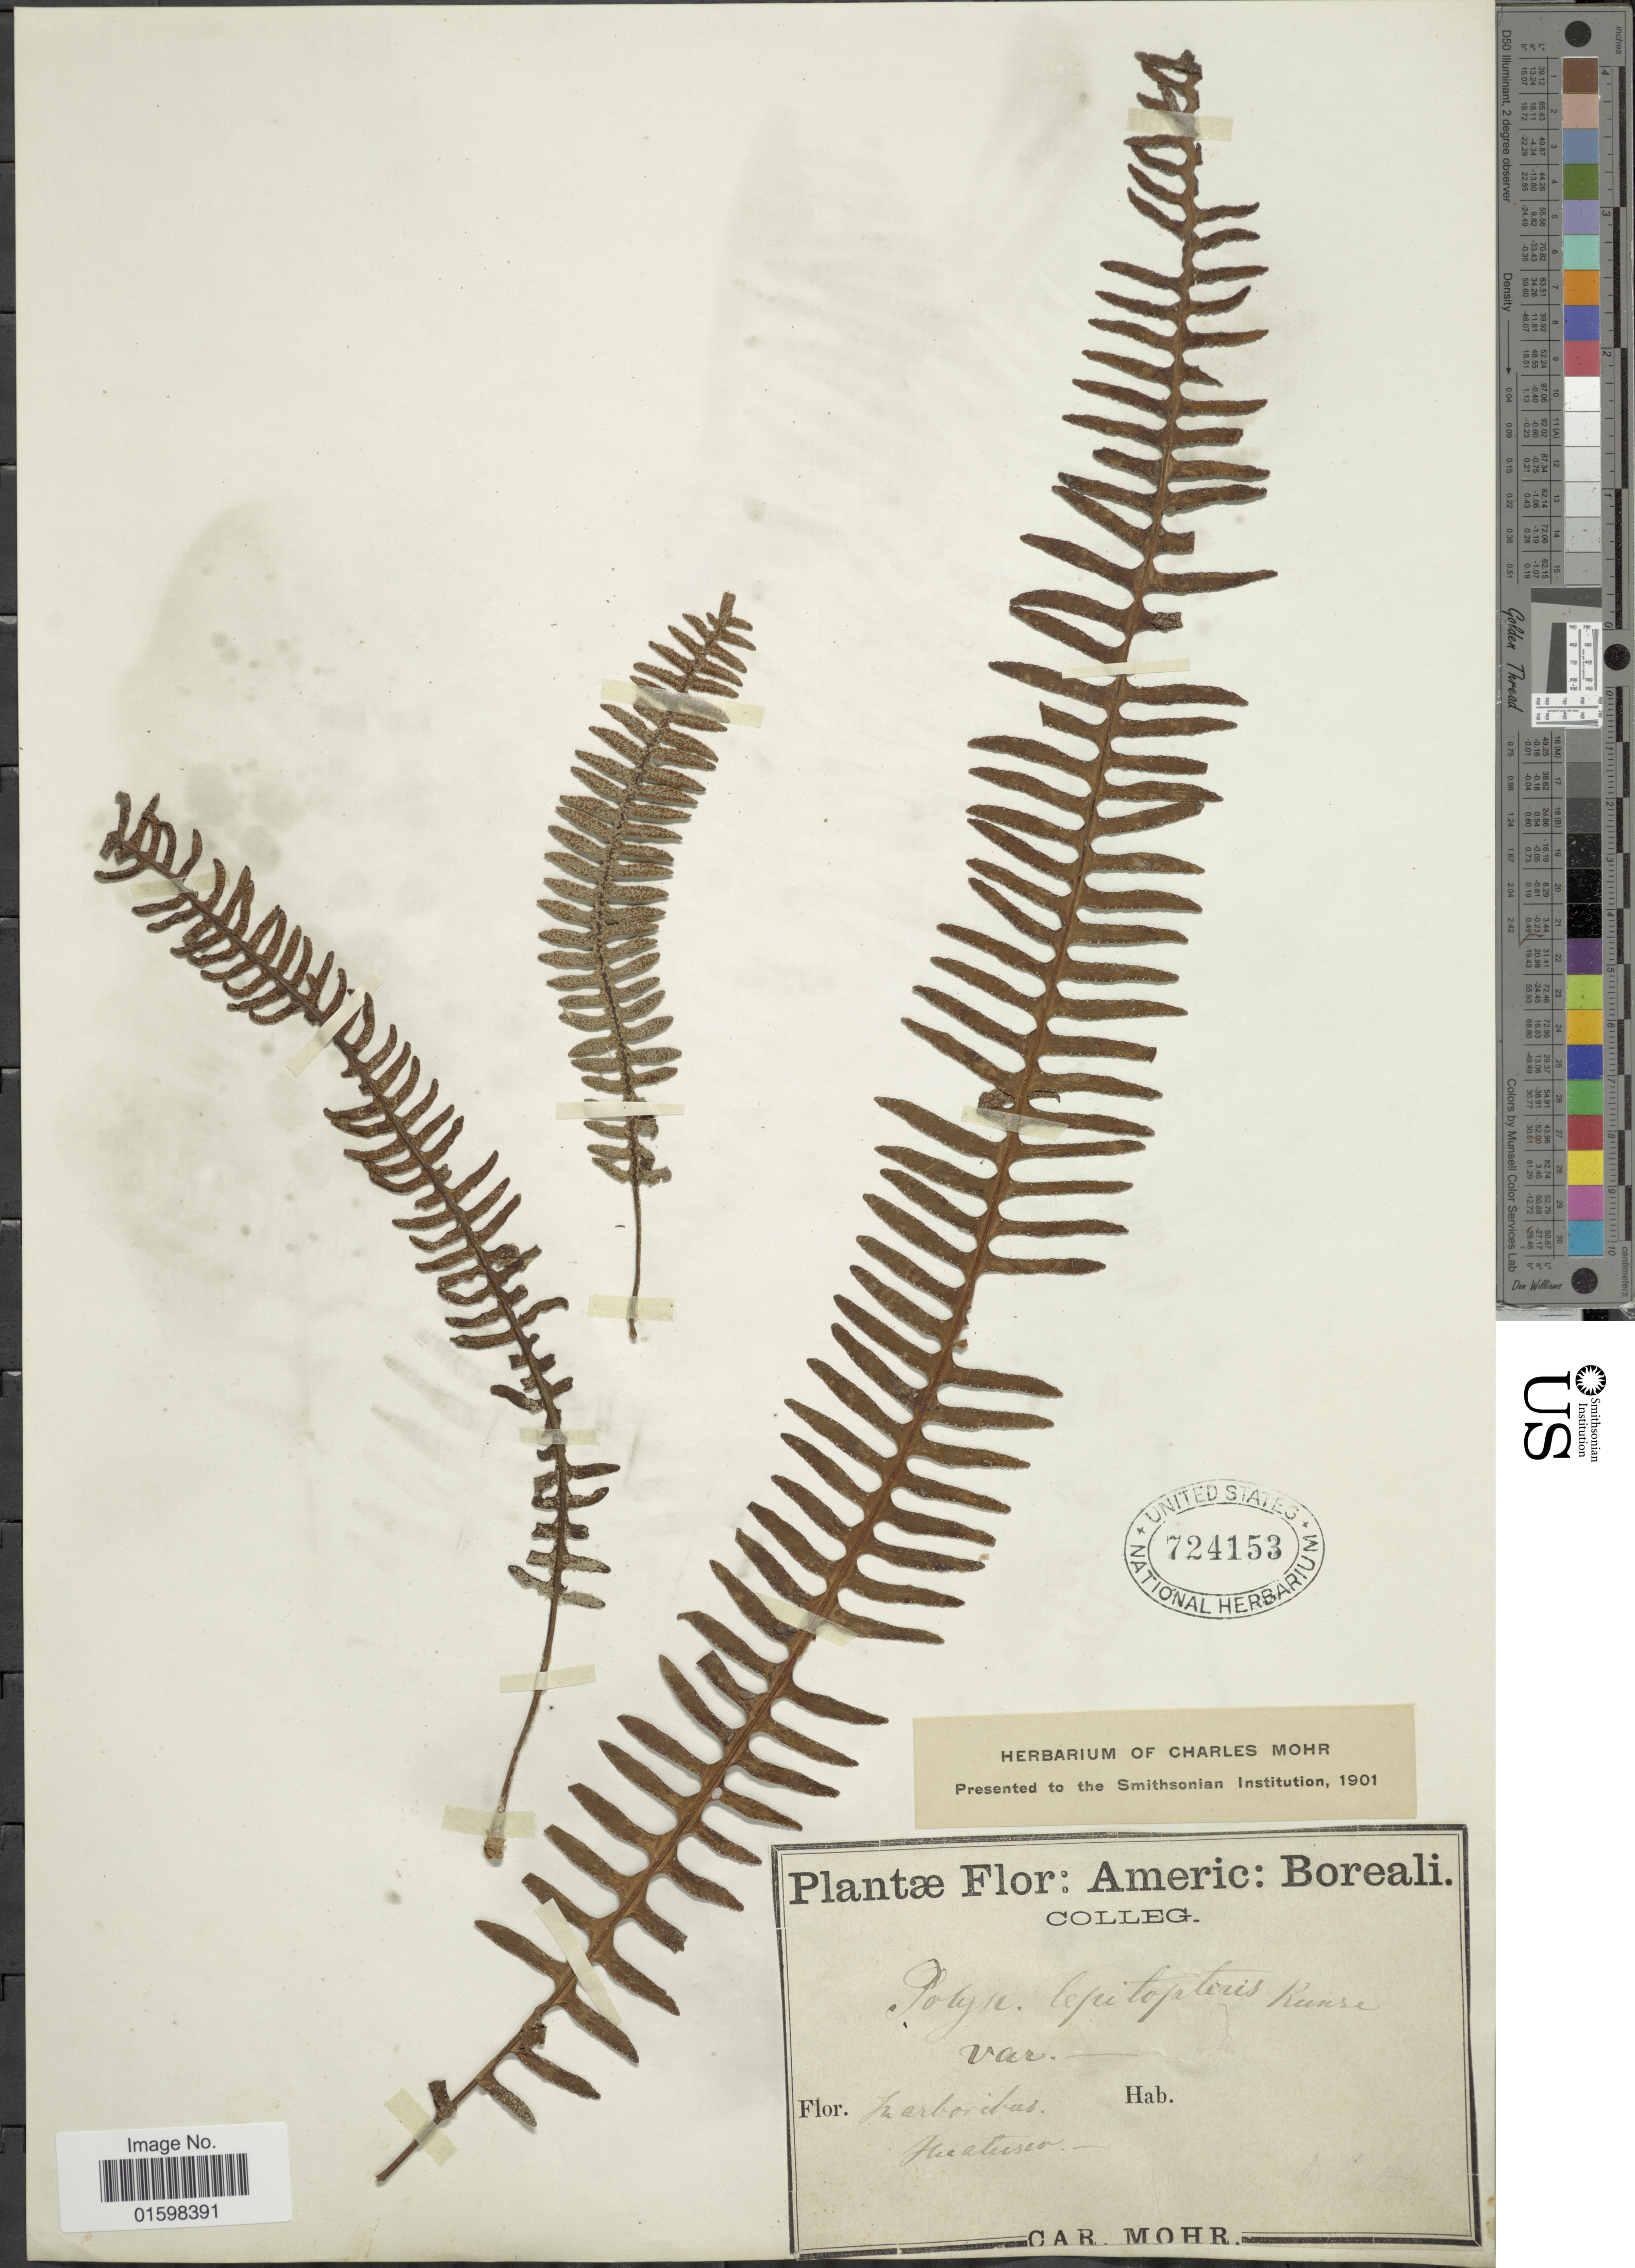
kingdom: Plantae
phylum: Tracheophyta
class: Polypodiopsida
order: Polypodiales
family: Polypodiaceae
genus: Pleopeltis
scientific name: Pleopeltis pyrrholepis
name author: (Fée) A.R. Sm. & Tejero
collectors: ex herb. C. Mohr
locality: Arboiles Hiecienlaces [interpreted]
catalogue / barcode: US 724153